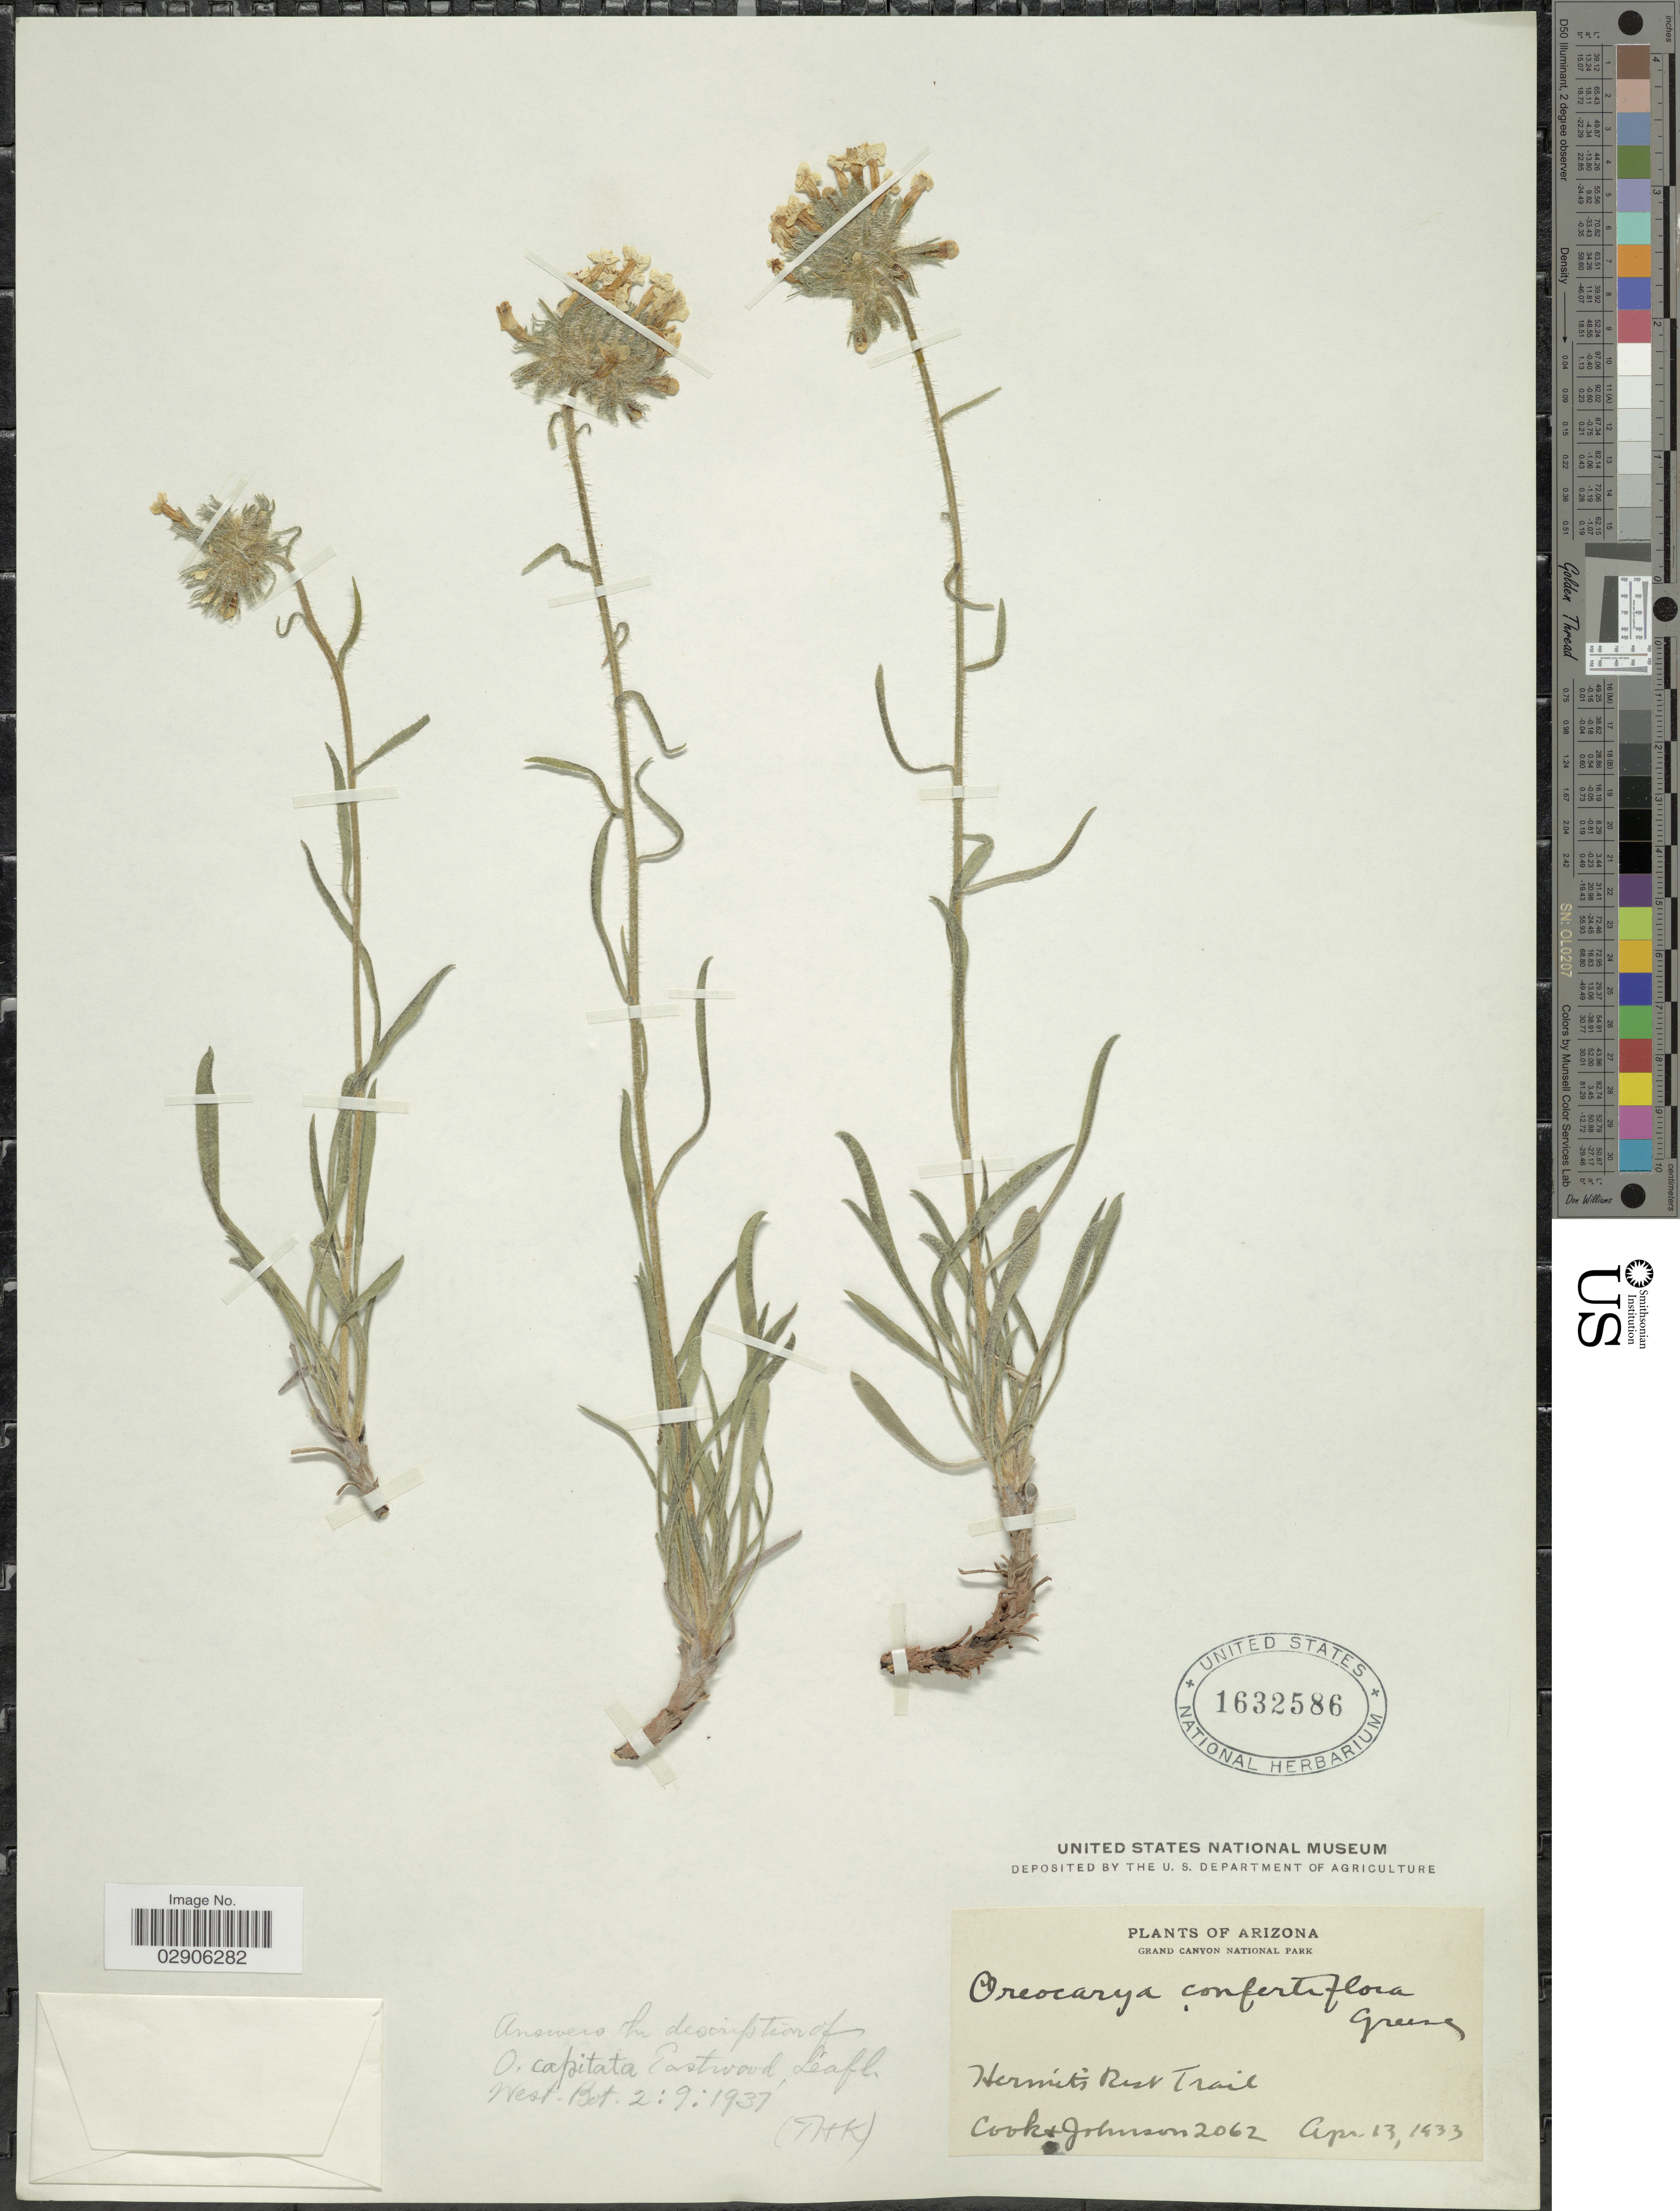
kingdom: Plantae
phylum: Tracheophyta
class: Magnoliopsida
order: Boraginales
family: Boraginaceae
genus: Oreocarya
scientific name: Oreocarya confertiflora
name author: Greene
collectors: Cook, -- & -- Johnson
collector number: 2062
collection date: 1933-04-13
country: United States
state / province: Arizona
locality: Grand Canyon National Park, Hermits Rest Trail.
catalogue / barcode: US 1632586